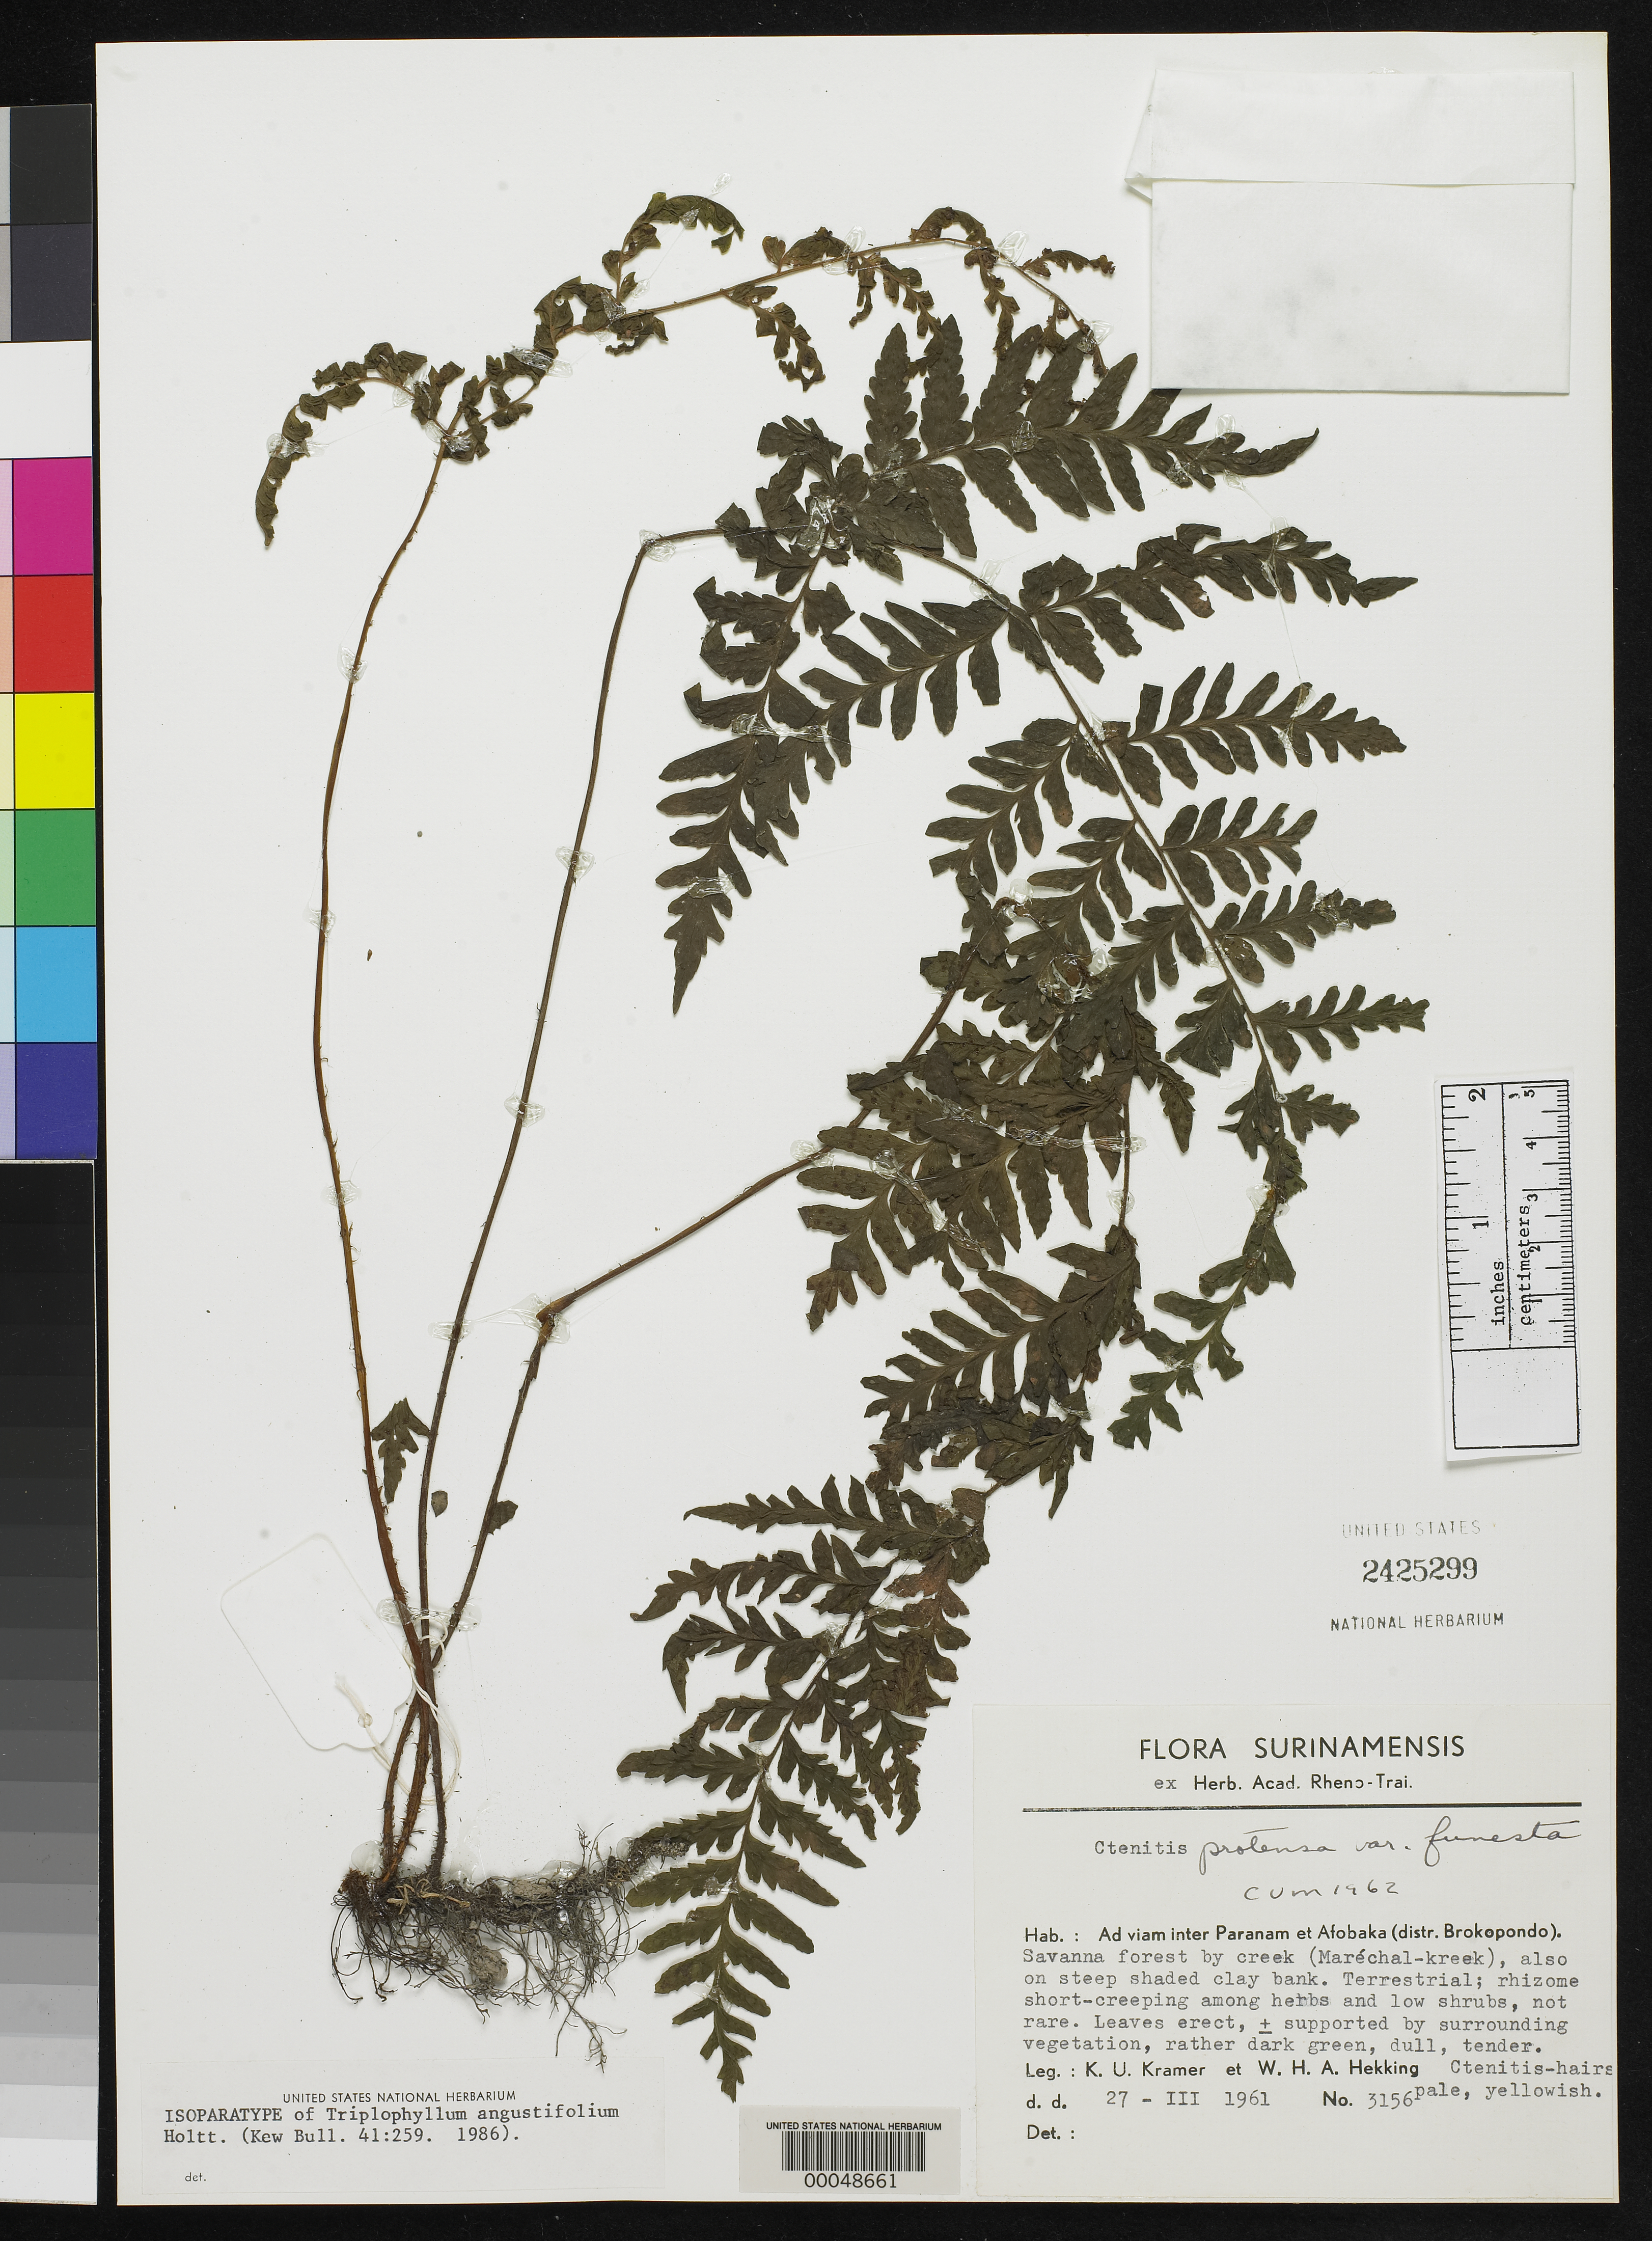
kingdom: Plantae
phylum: Tracheophyta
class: Polypodiopsida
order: Polypodiales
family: Tectariaceae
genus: Triplophyllum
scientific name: Triplophyllum angustifolium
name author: Holttum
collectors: K. U. Kramer & W. H. A. Hekking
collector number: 3156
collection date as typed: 27 Mar 1961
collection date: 1961-03-27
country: Suriname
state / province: Brokopondo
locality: Road between Paranam and Afobaka by Marechal Creek.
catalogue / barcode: US 2425299